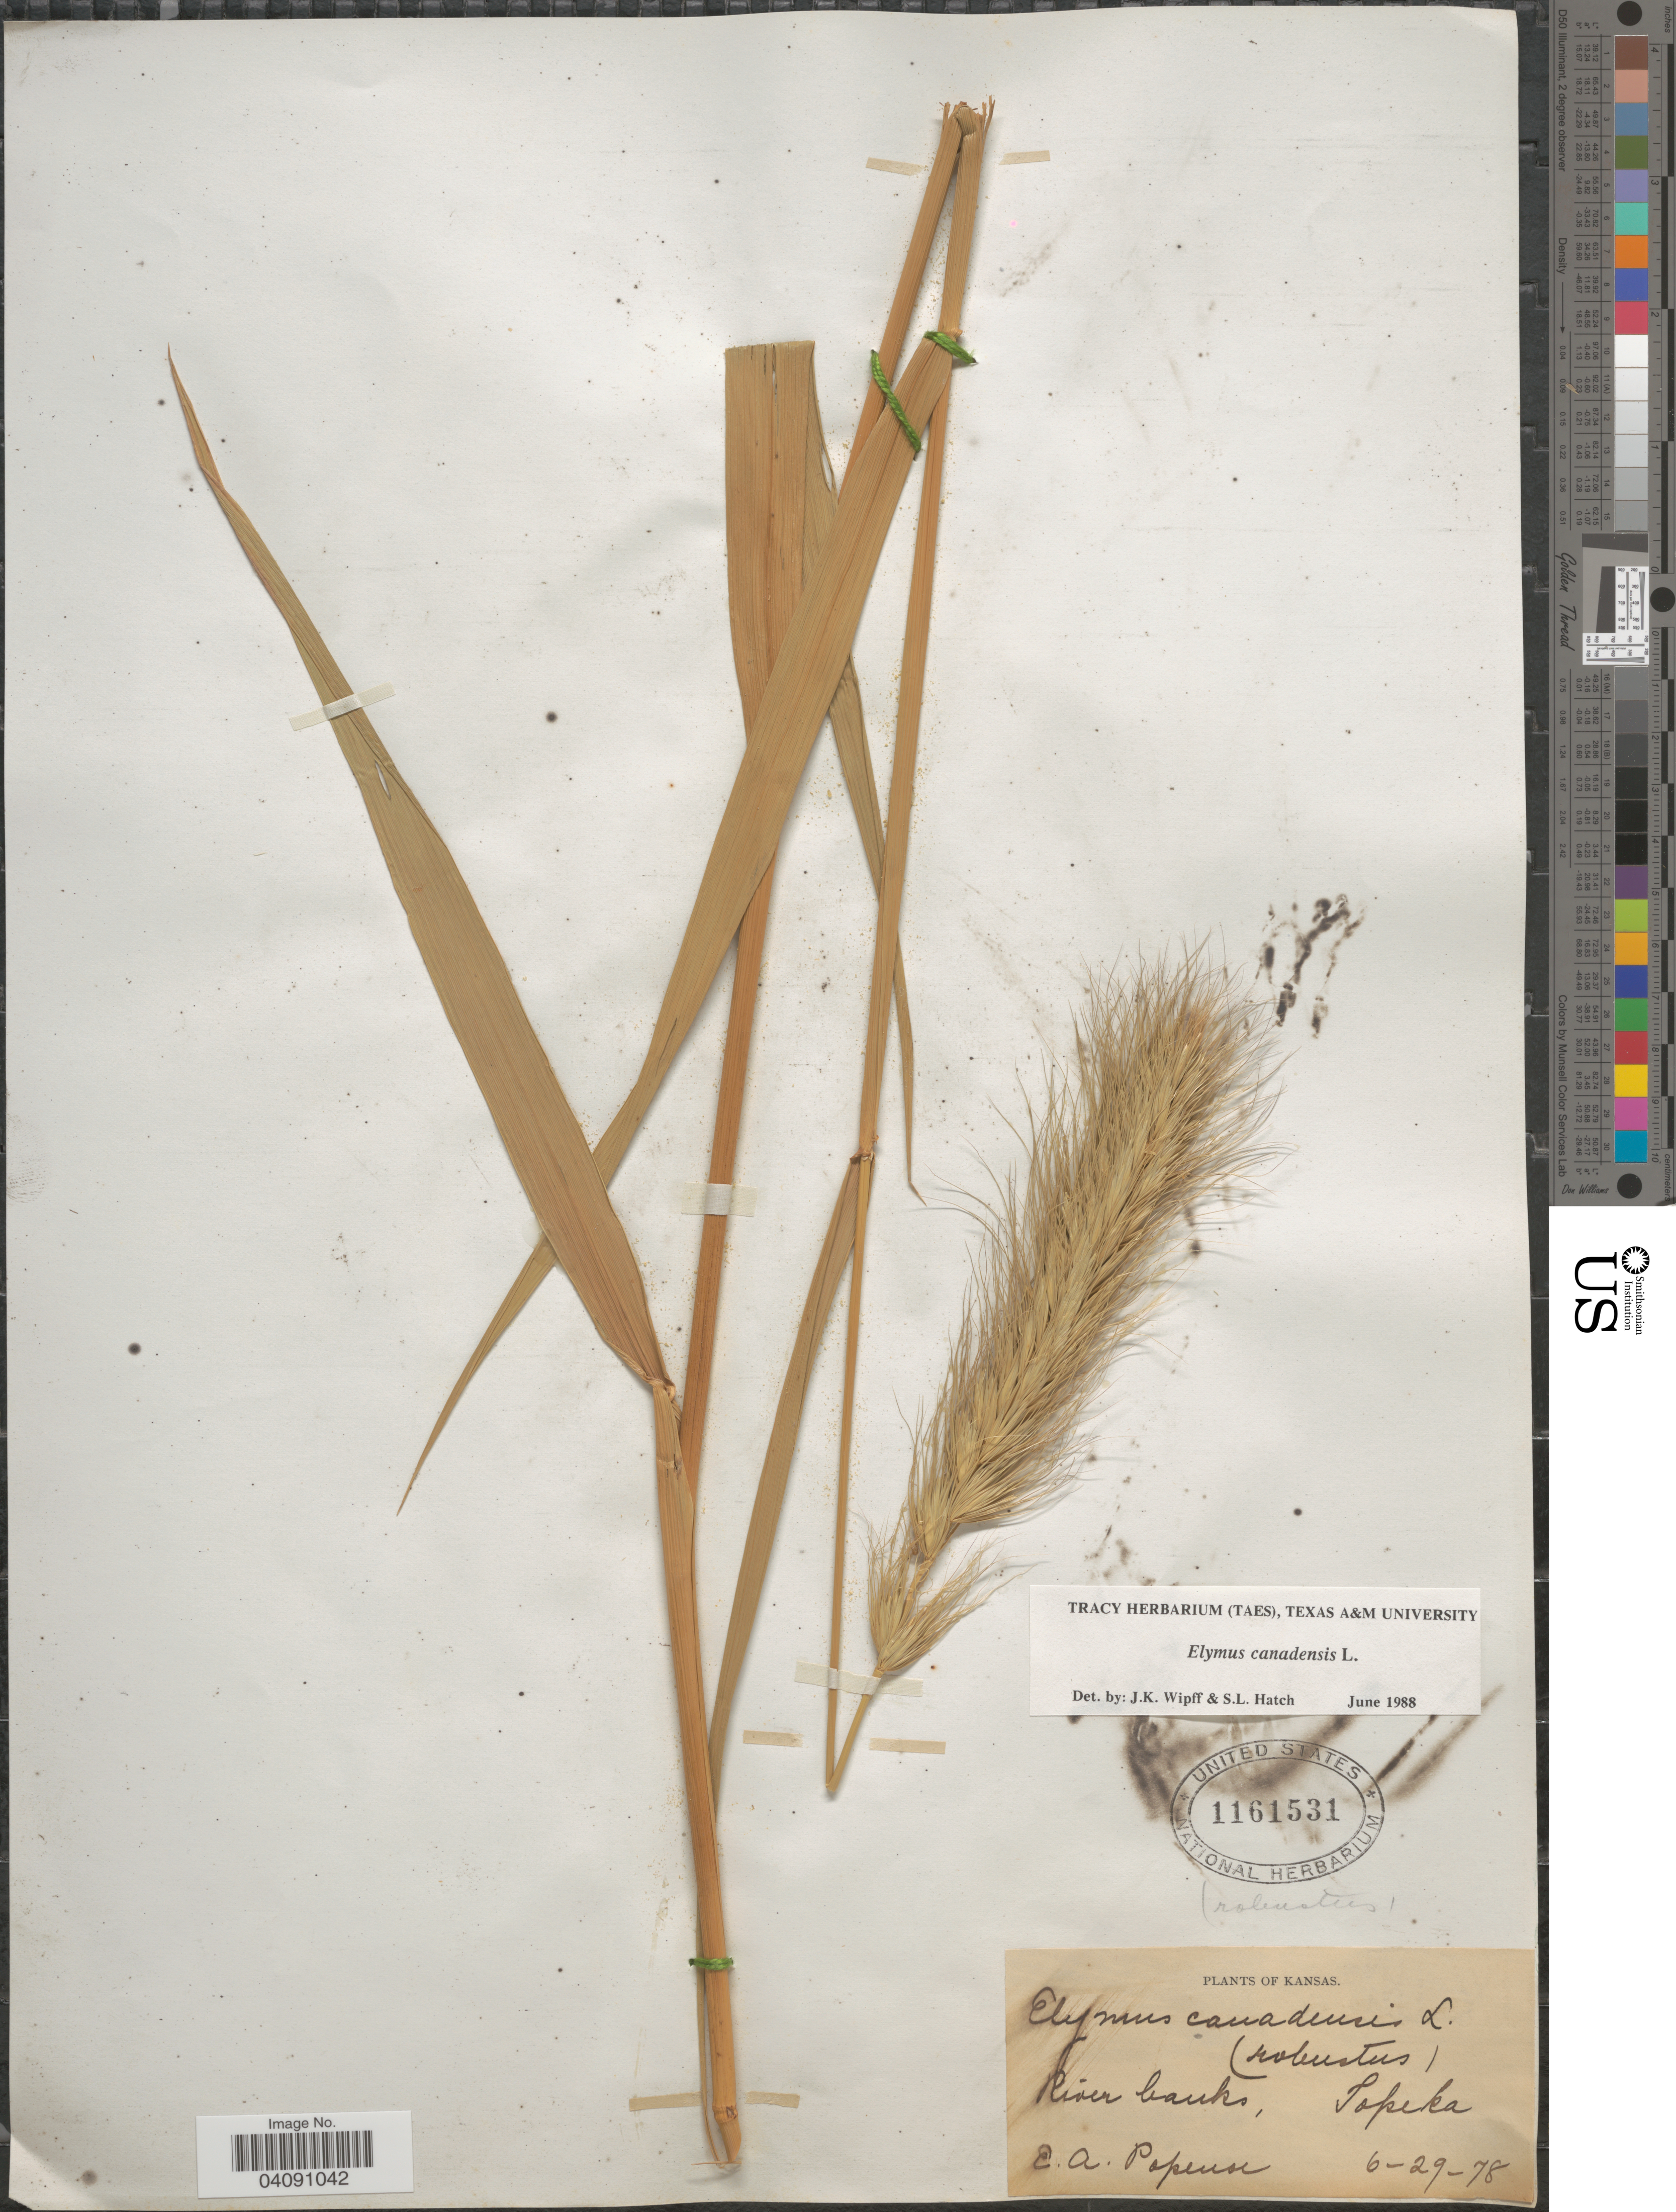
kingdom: Plantae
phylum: Tracheophyta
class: Liliopsida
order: Poales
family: Poaceae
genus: Elymus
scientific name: Elymus canadensis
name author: L.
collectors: E. A. Popenoe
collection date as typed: Transcribed d/m/y: 29/6/78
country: United States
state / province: Kansas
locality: River banks, Topeka.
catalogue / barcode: US 1161531